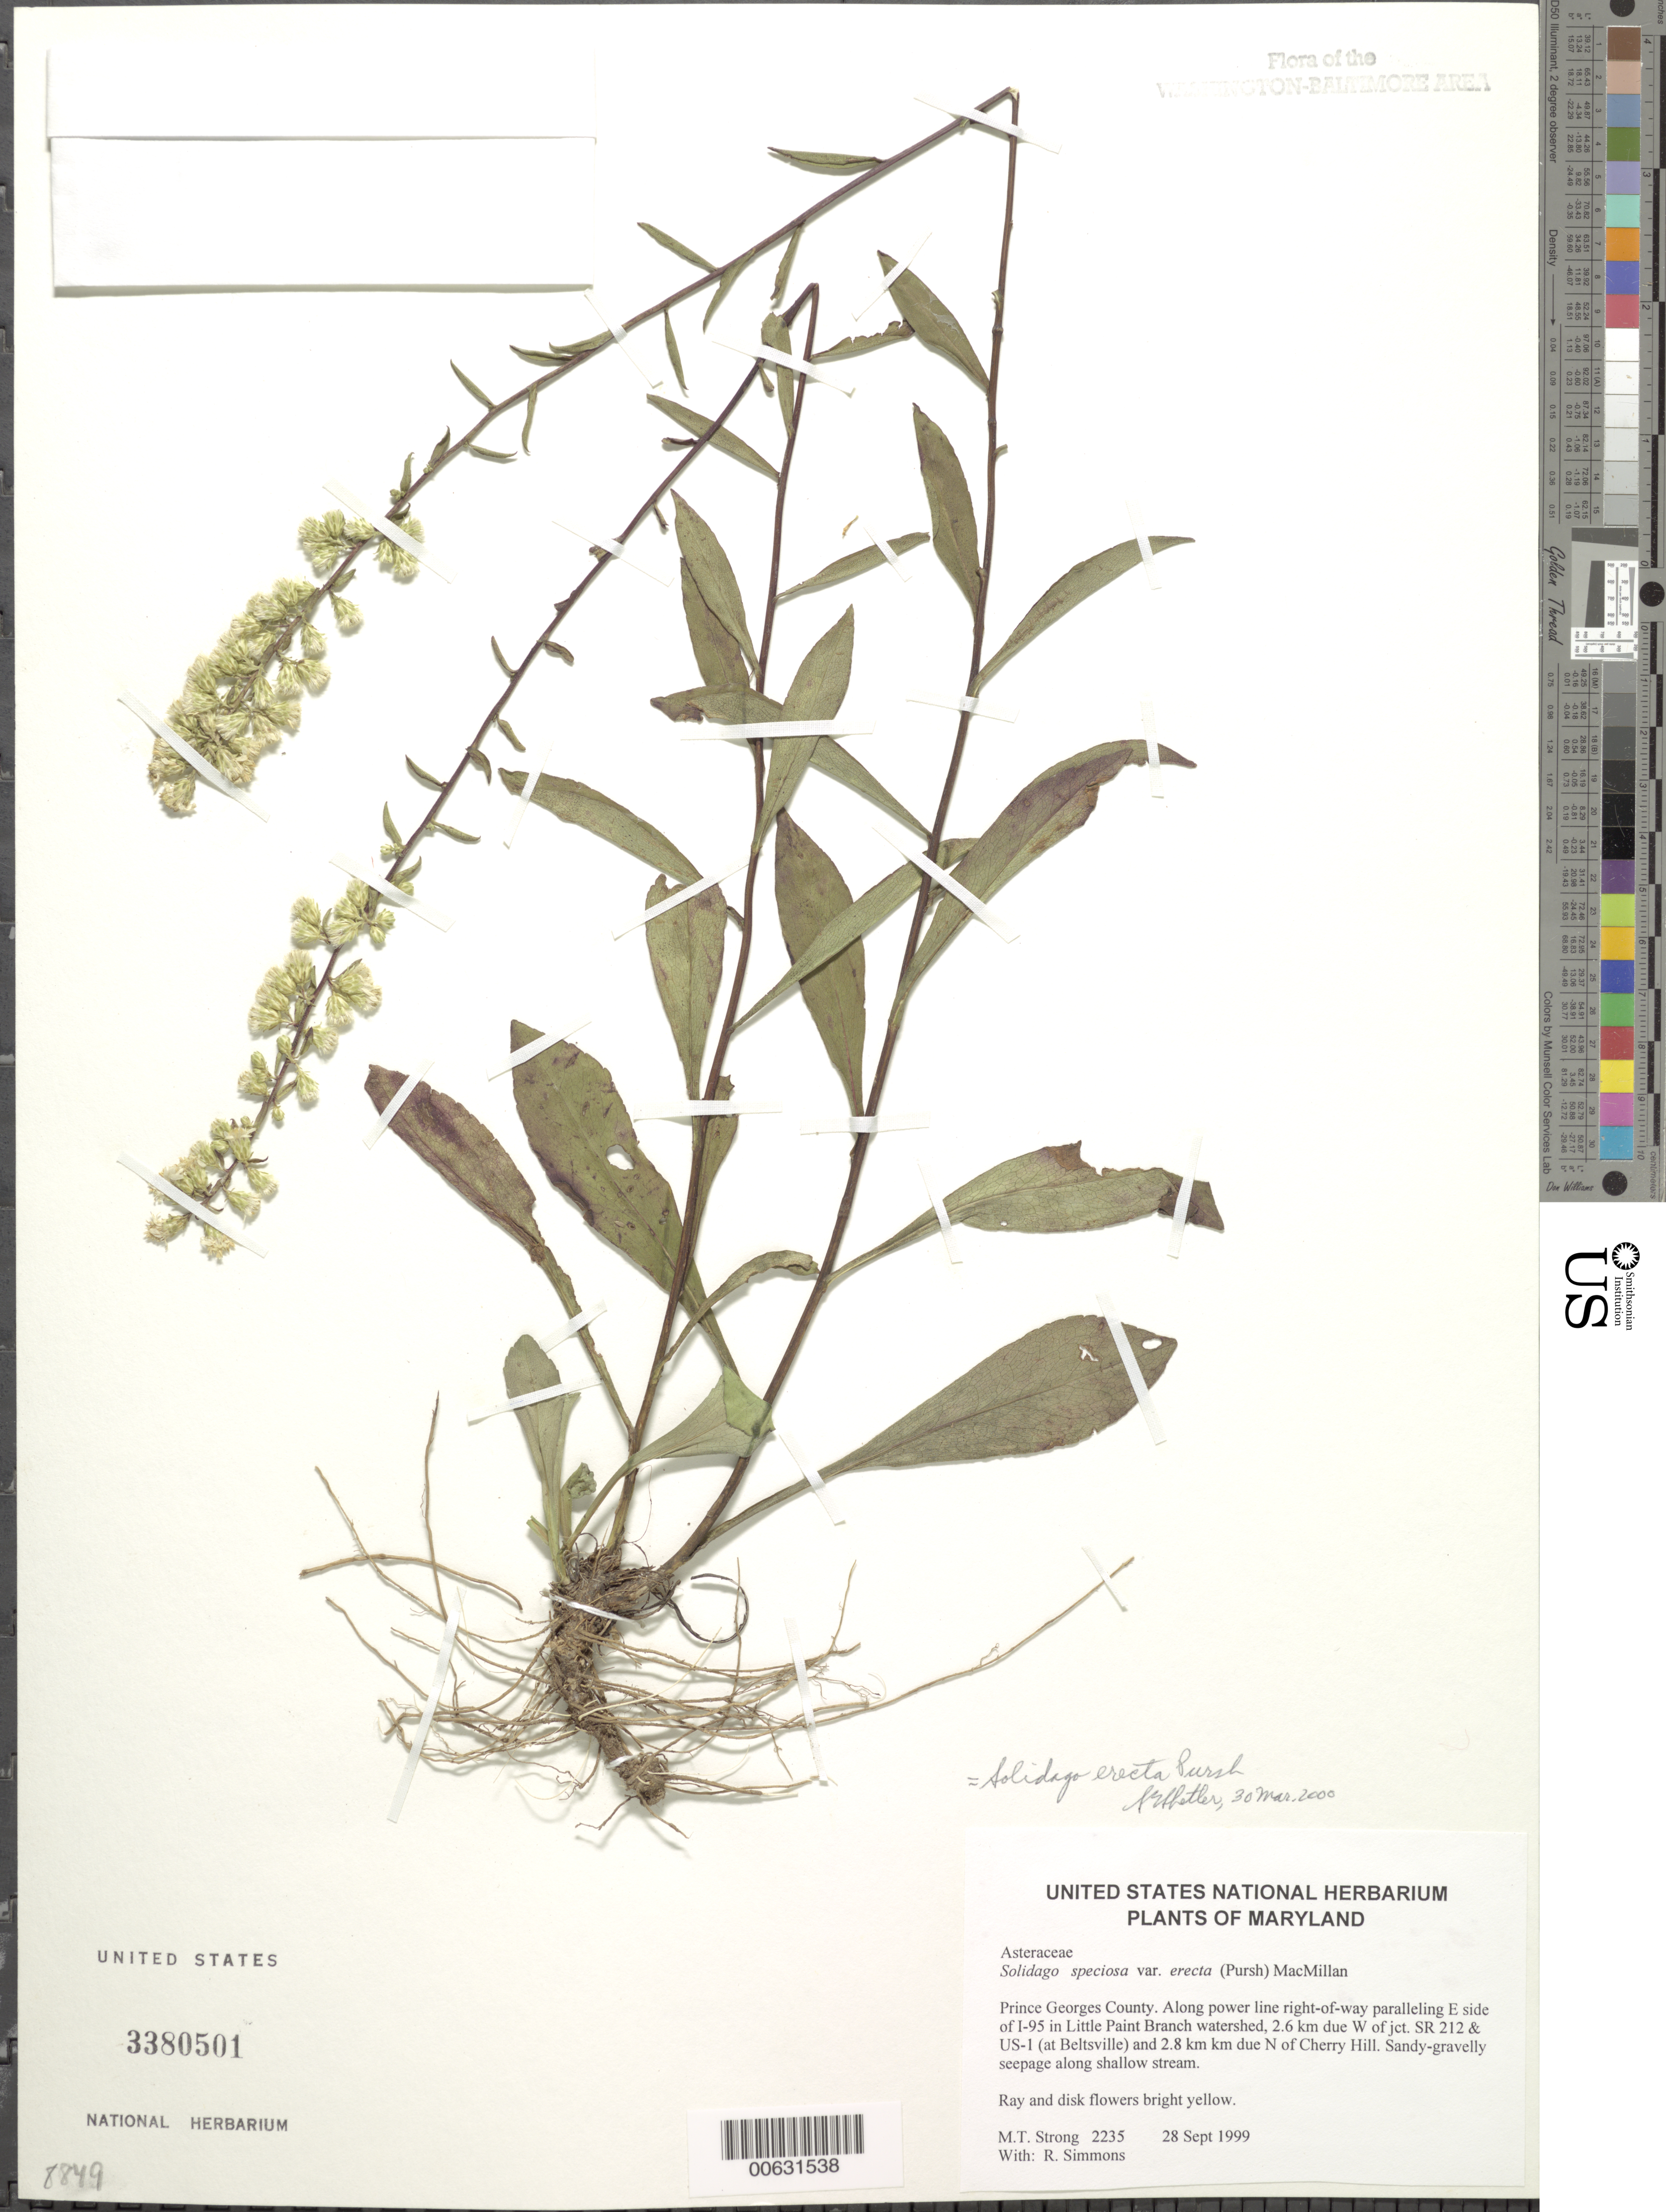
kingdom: Plantae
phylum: Tracheophyta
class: Magnoliopsida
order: Asterales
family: Asteraceae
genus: Solidago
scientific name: Solidago erecta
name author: Pursh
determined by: Shetler, Stanwyn G., (US), NMNH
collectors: M. T. Strong & R. Simmons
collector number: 2235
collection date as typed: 28 Sep 1999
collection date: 1999-09-28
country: United States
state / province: Maryland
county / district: Prince George's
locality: Along power line right-of-way paralleling E side of I-95 in Little Paint Branch watershed, 2.6 km due W of jct. SR 212 & US-1 (at Beltsville) and 2.8 km km due N of Cherry Hill.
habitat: Sandy-gravelly seepage along shallow stream.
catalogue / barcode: US 3380501